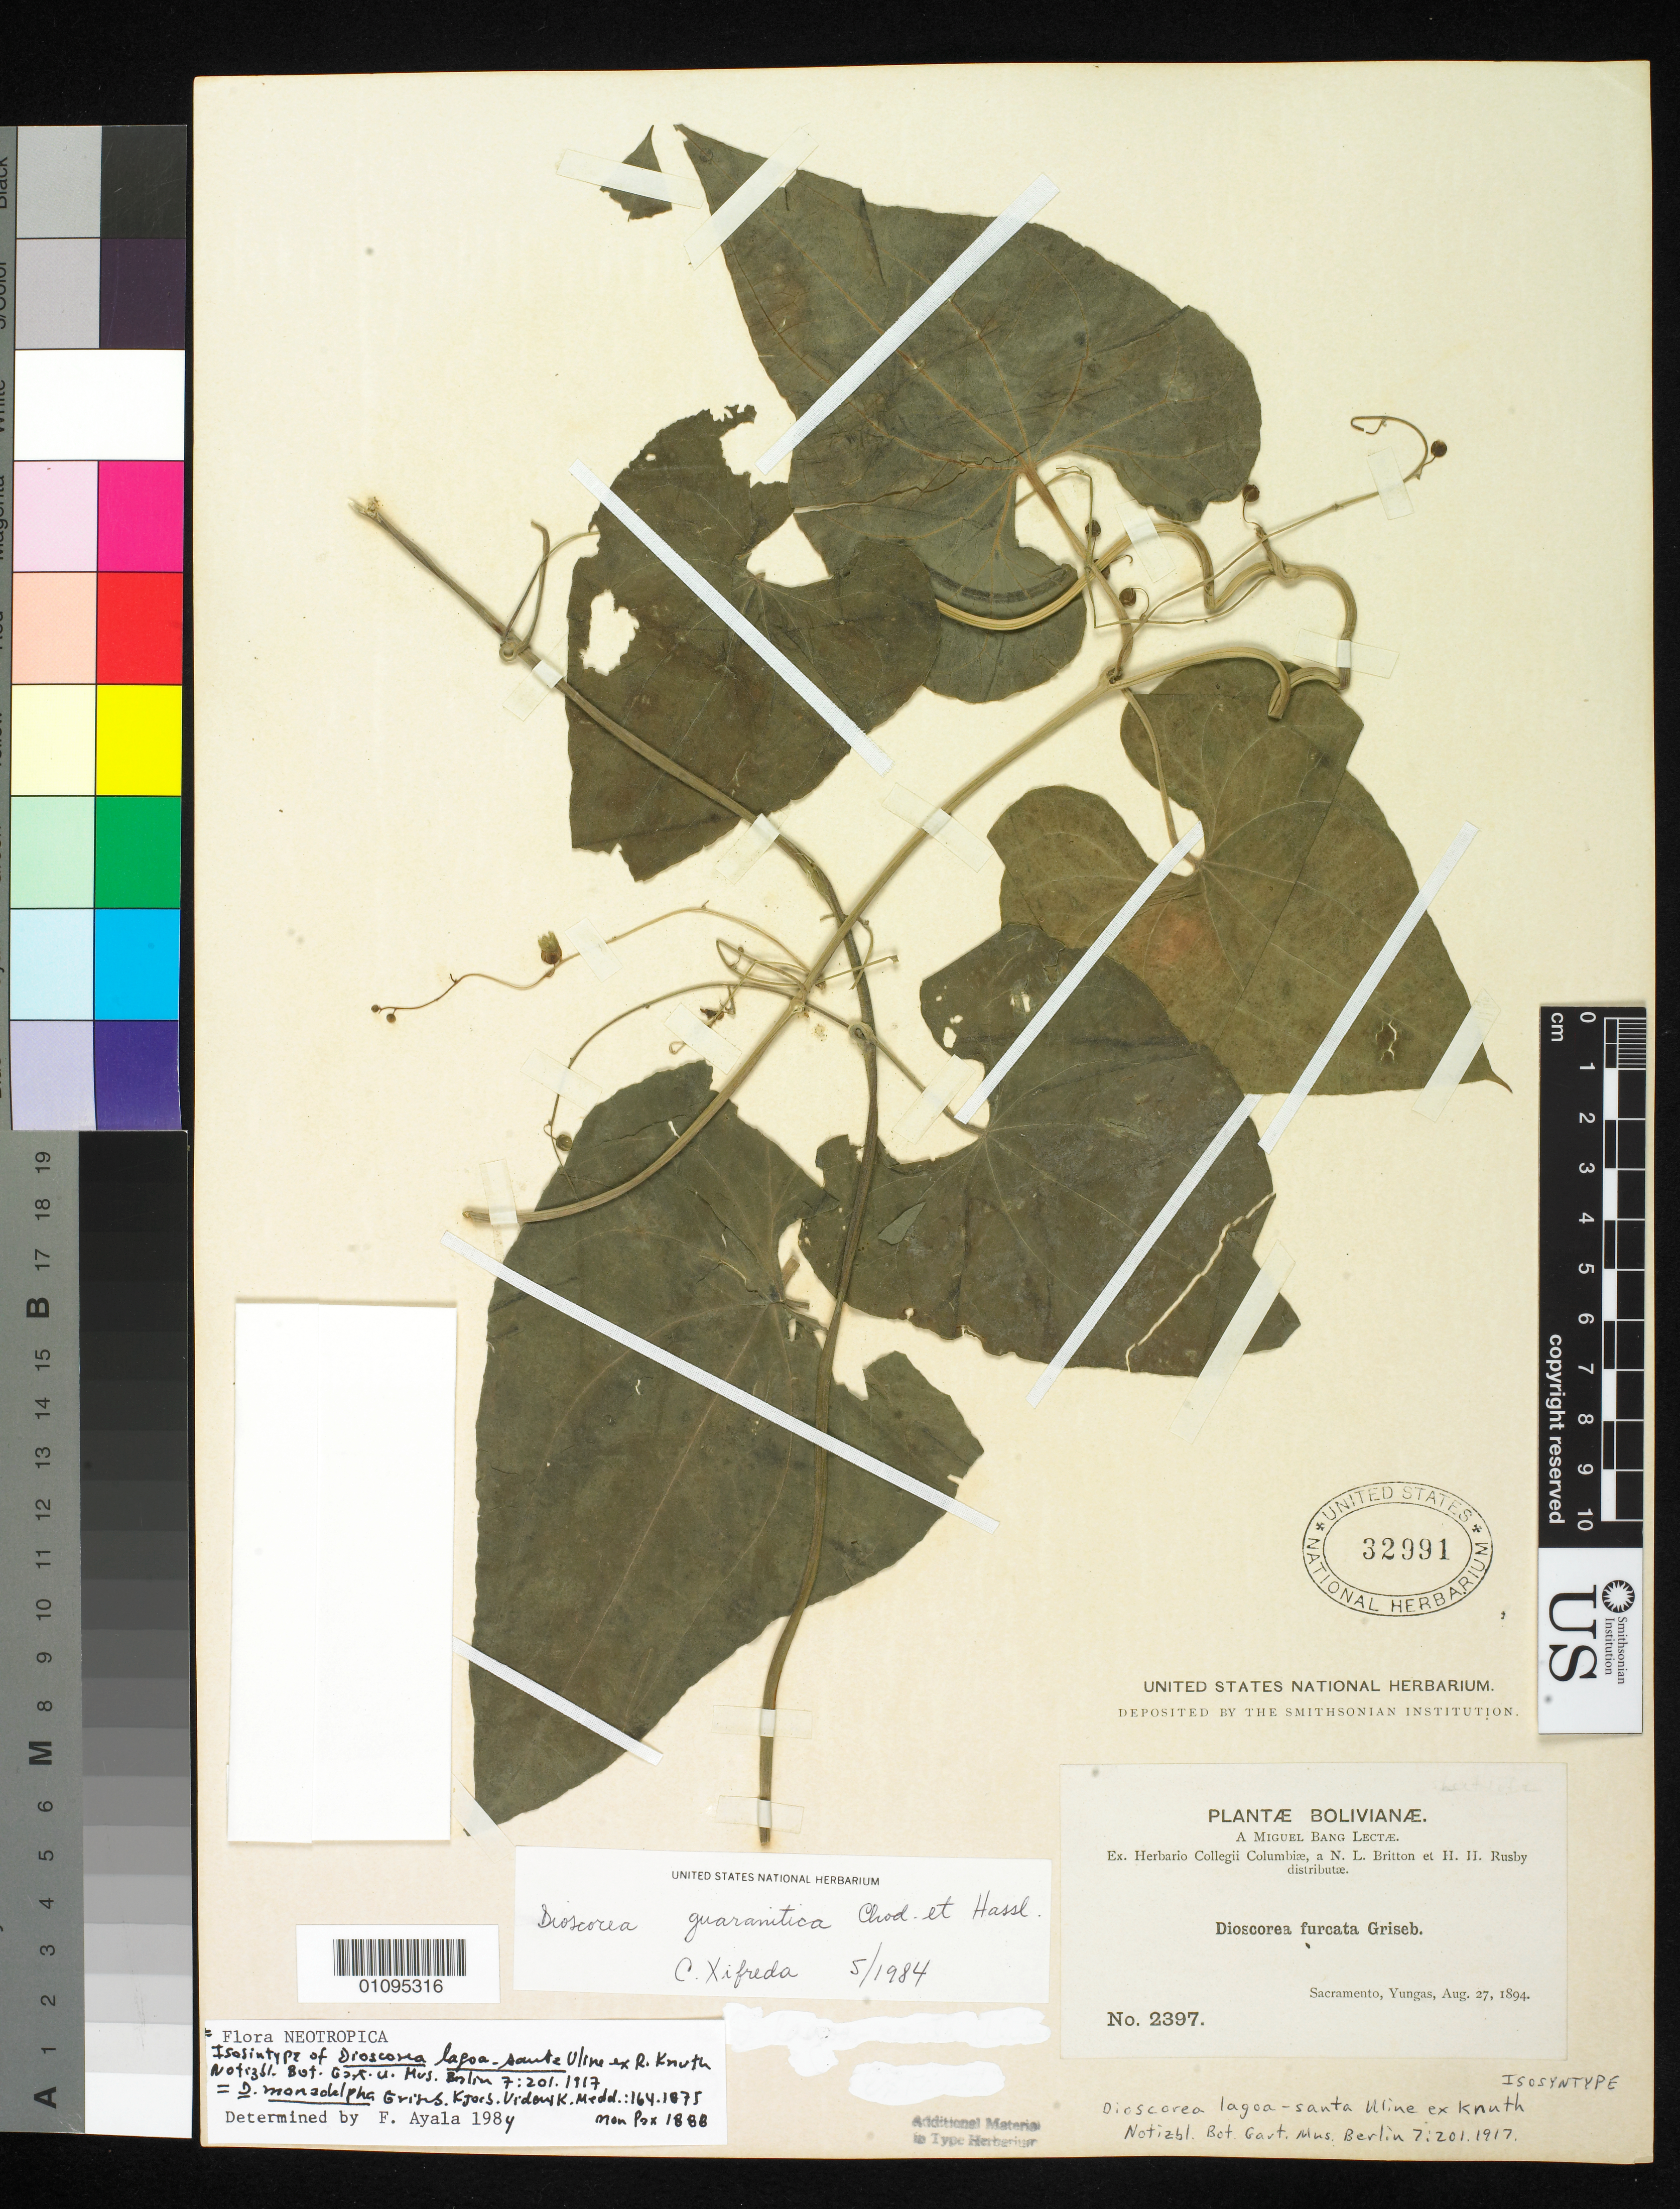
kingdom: Plantae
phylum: Tracheophyta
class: Liliopsida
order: Dioscoreales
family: Dioscoreaceae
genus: Dioscorea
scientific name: Dioscorea lagoa-santa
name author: Uline ex R. Knuth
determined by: Xifreda, C.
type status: Isosyntype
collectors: M. Bang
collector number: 2397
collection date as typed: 27 Aug 1894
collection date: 1894-08-27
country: Bolivia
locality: Sacramento, Yungas.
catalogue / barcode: US 32991